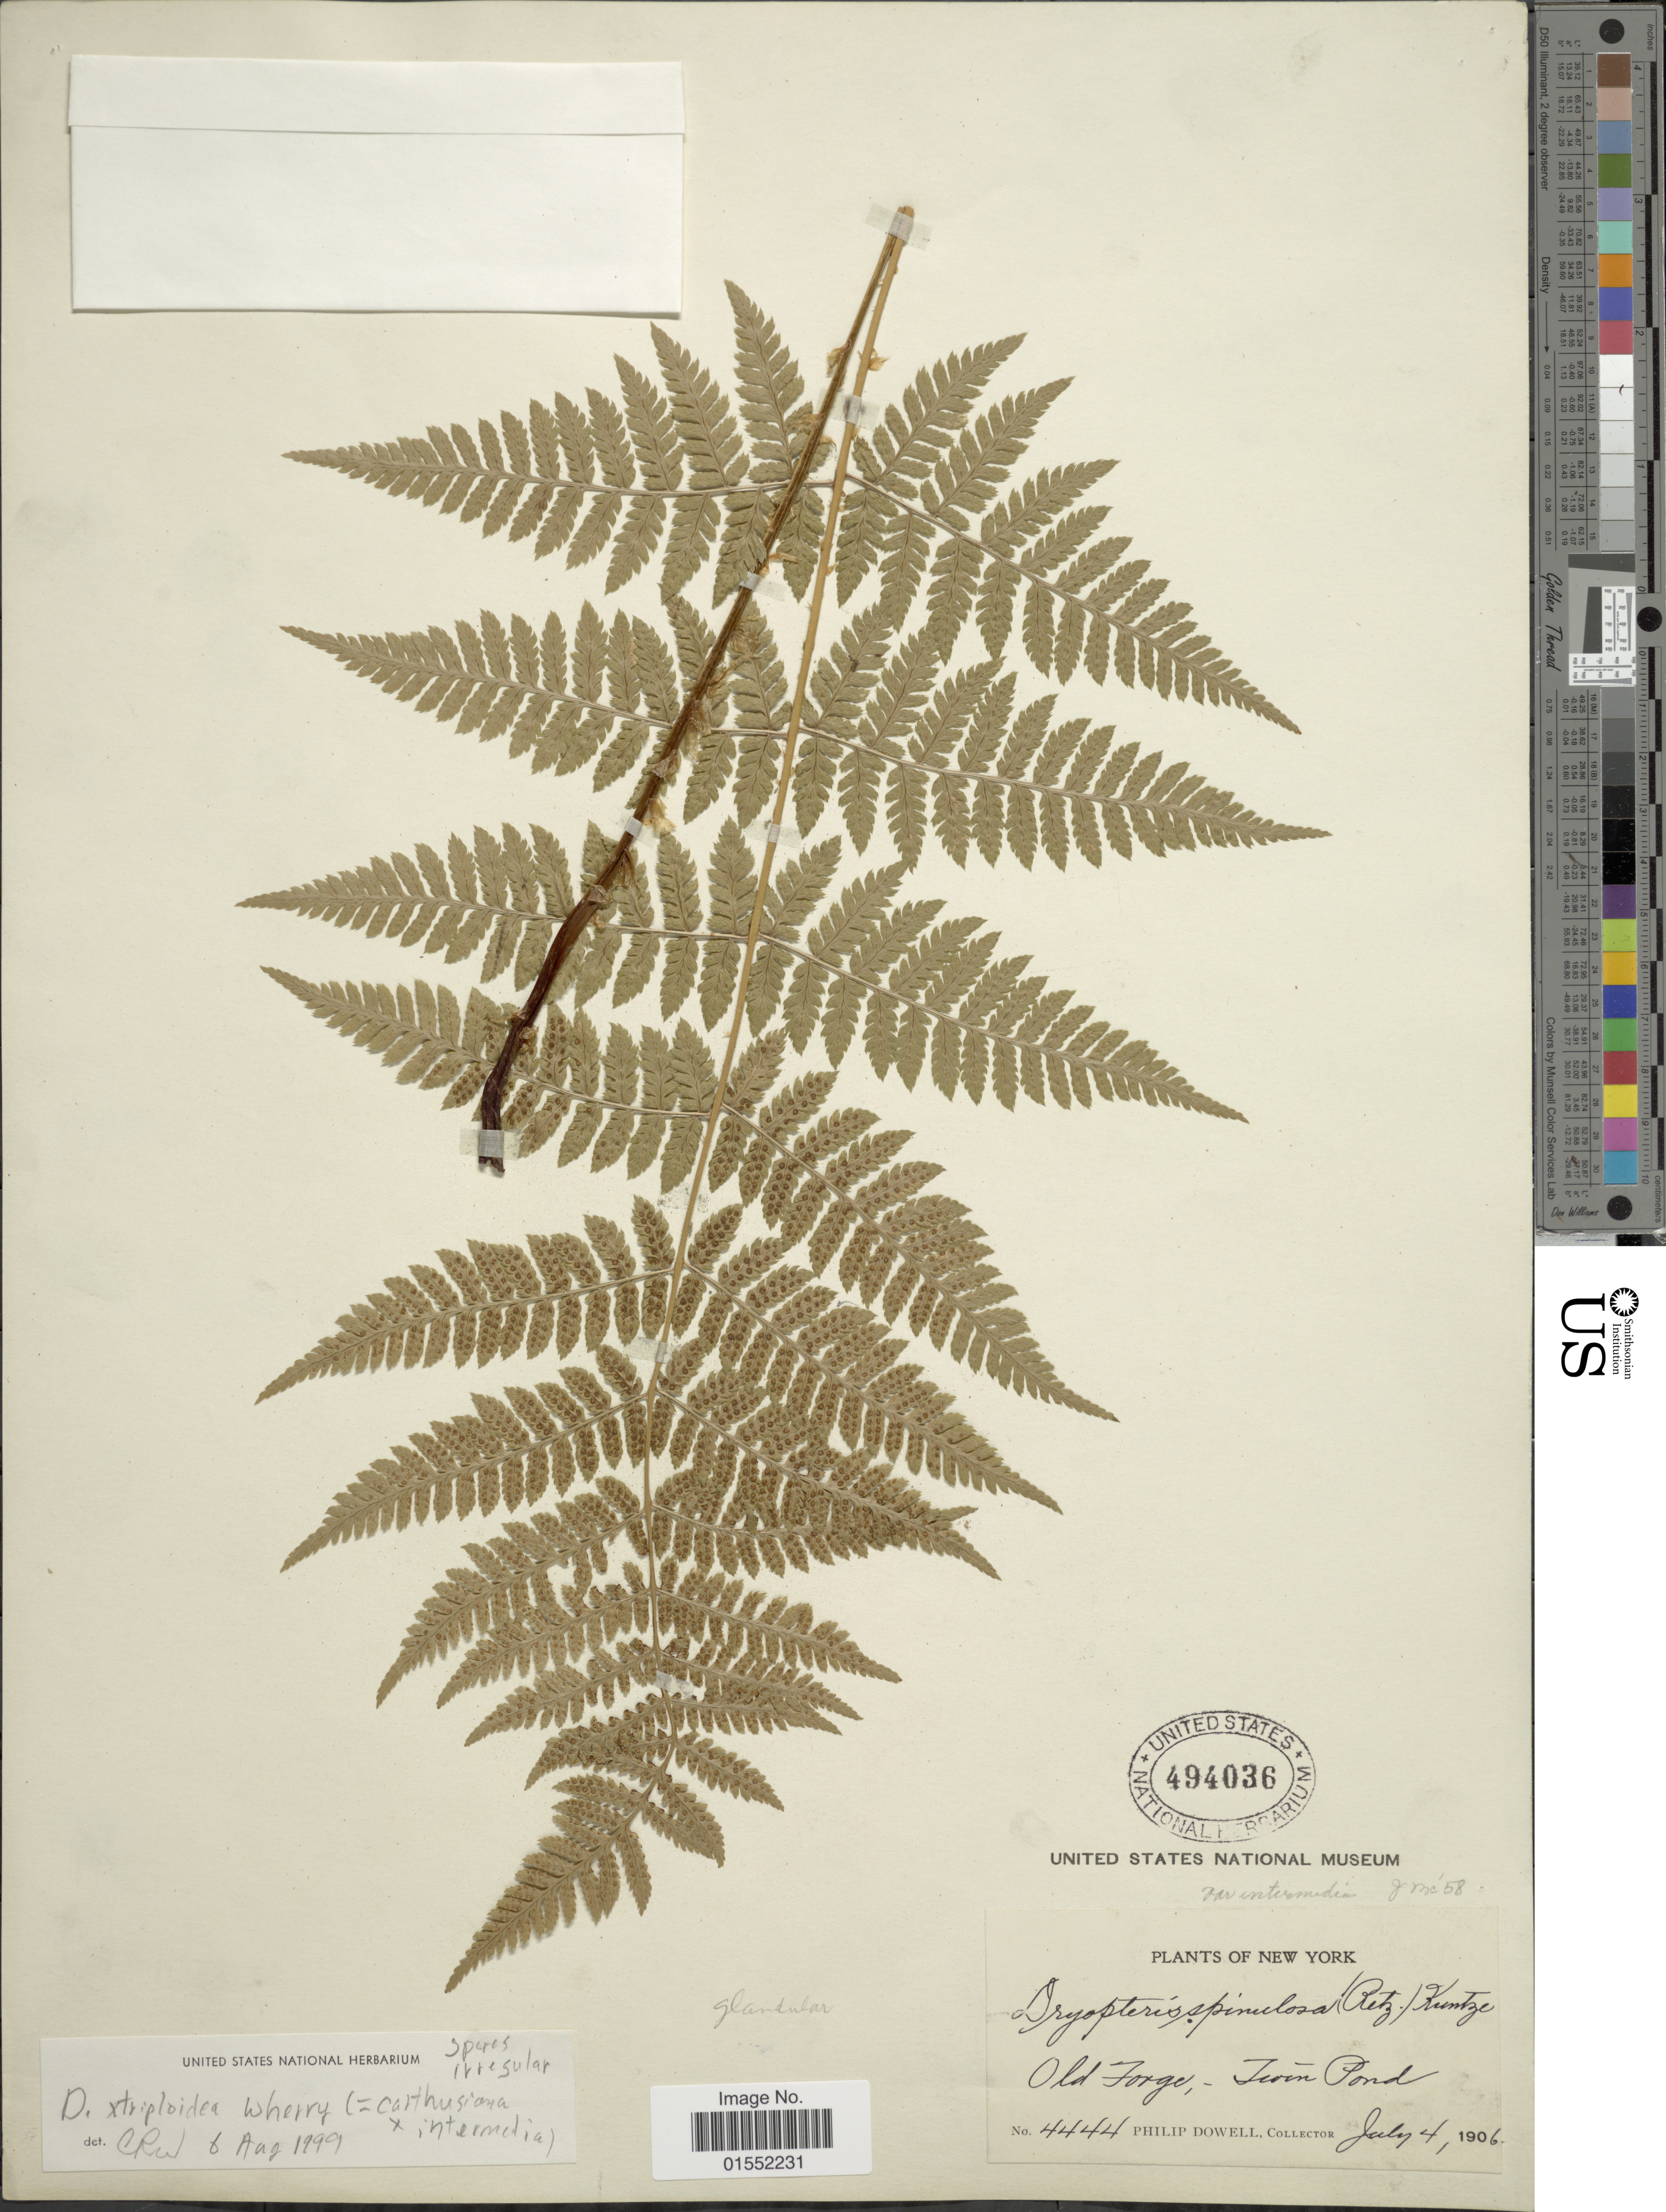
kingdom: Plantae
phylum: Tracheophyta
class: Polypodiopsida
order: Polypodiales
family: Dryopteridaceae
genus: Dryopteris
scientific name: Dryopteris x triploidea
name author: Wherry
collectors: P. Dowell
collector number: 4444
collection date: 1906-07-04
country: United States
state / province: New York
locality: Old Forge, Iwin Pond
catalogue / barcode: US 494036